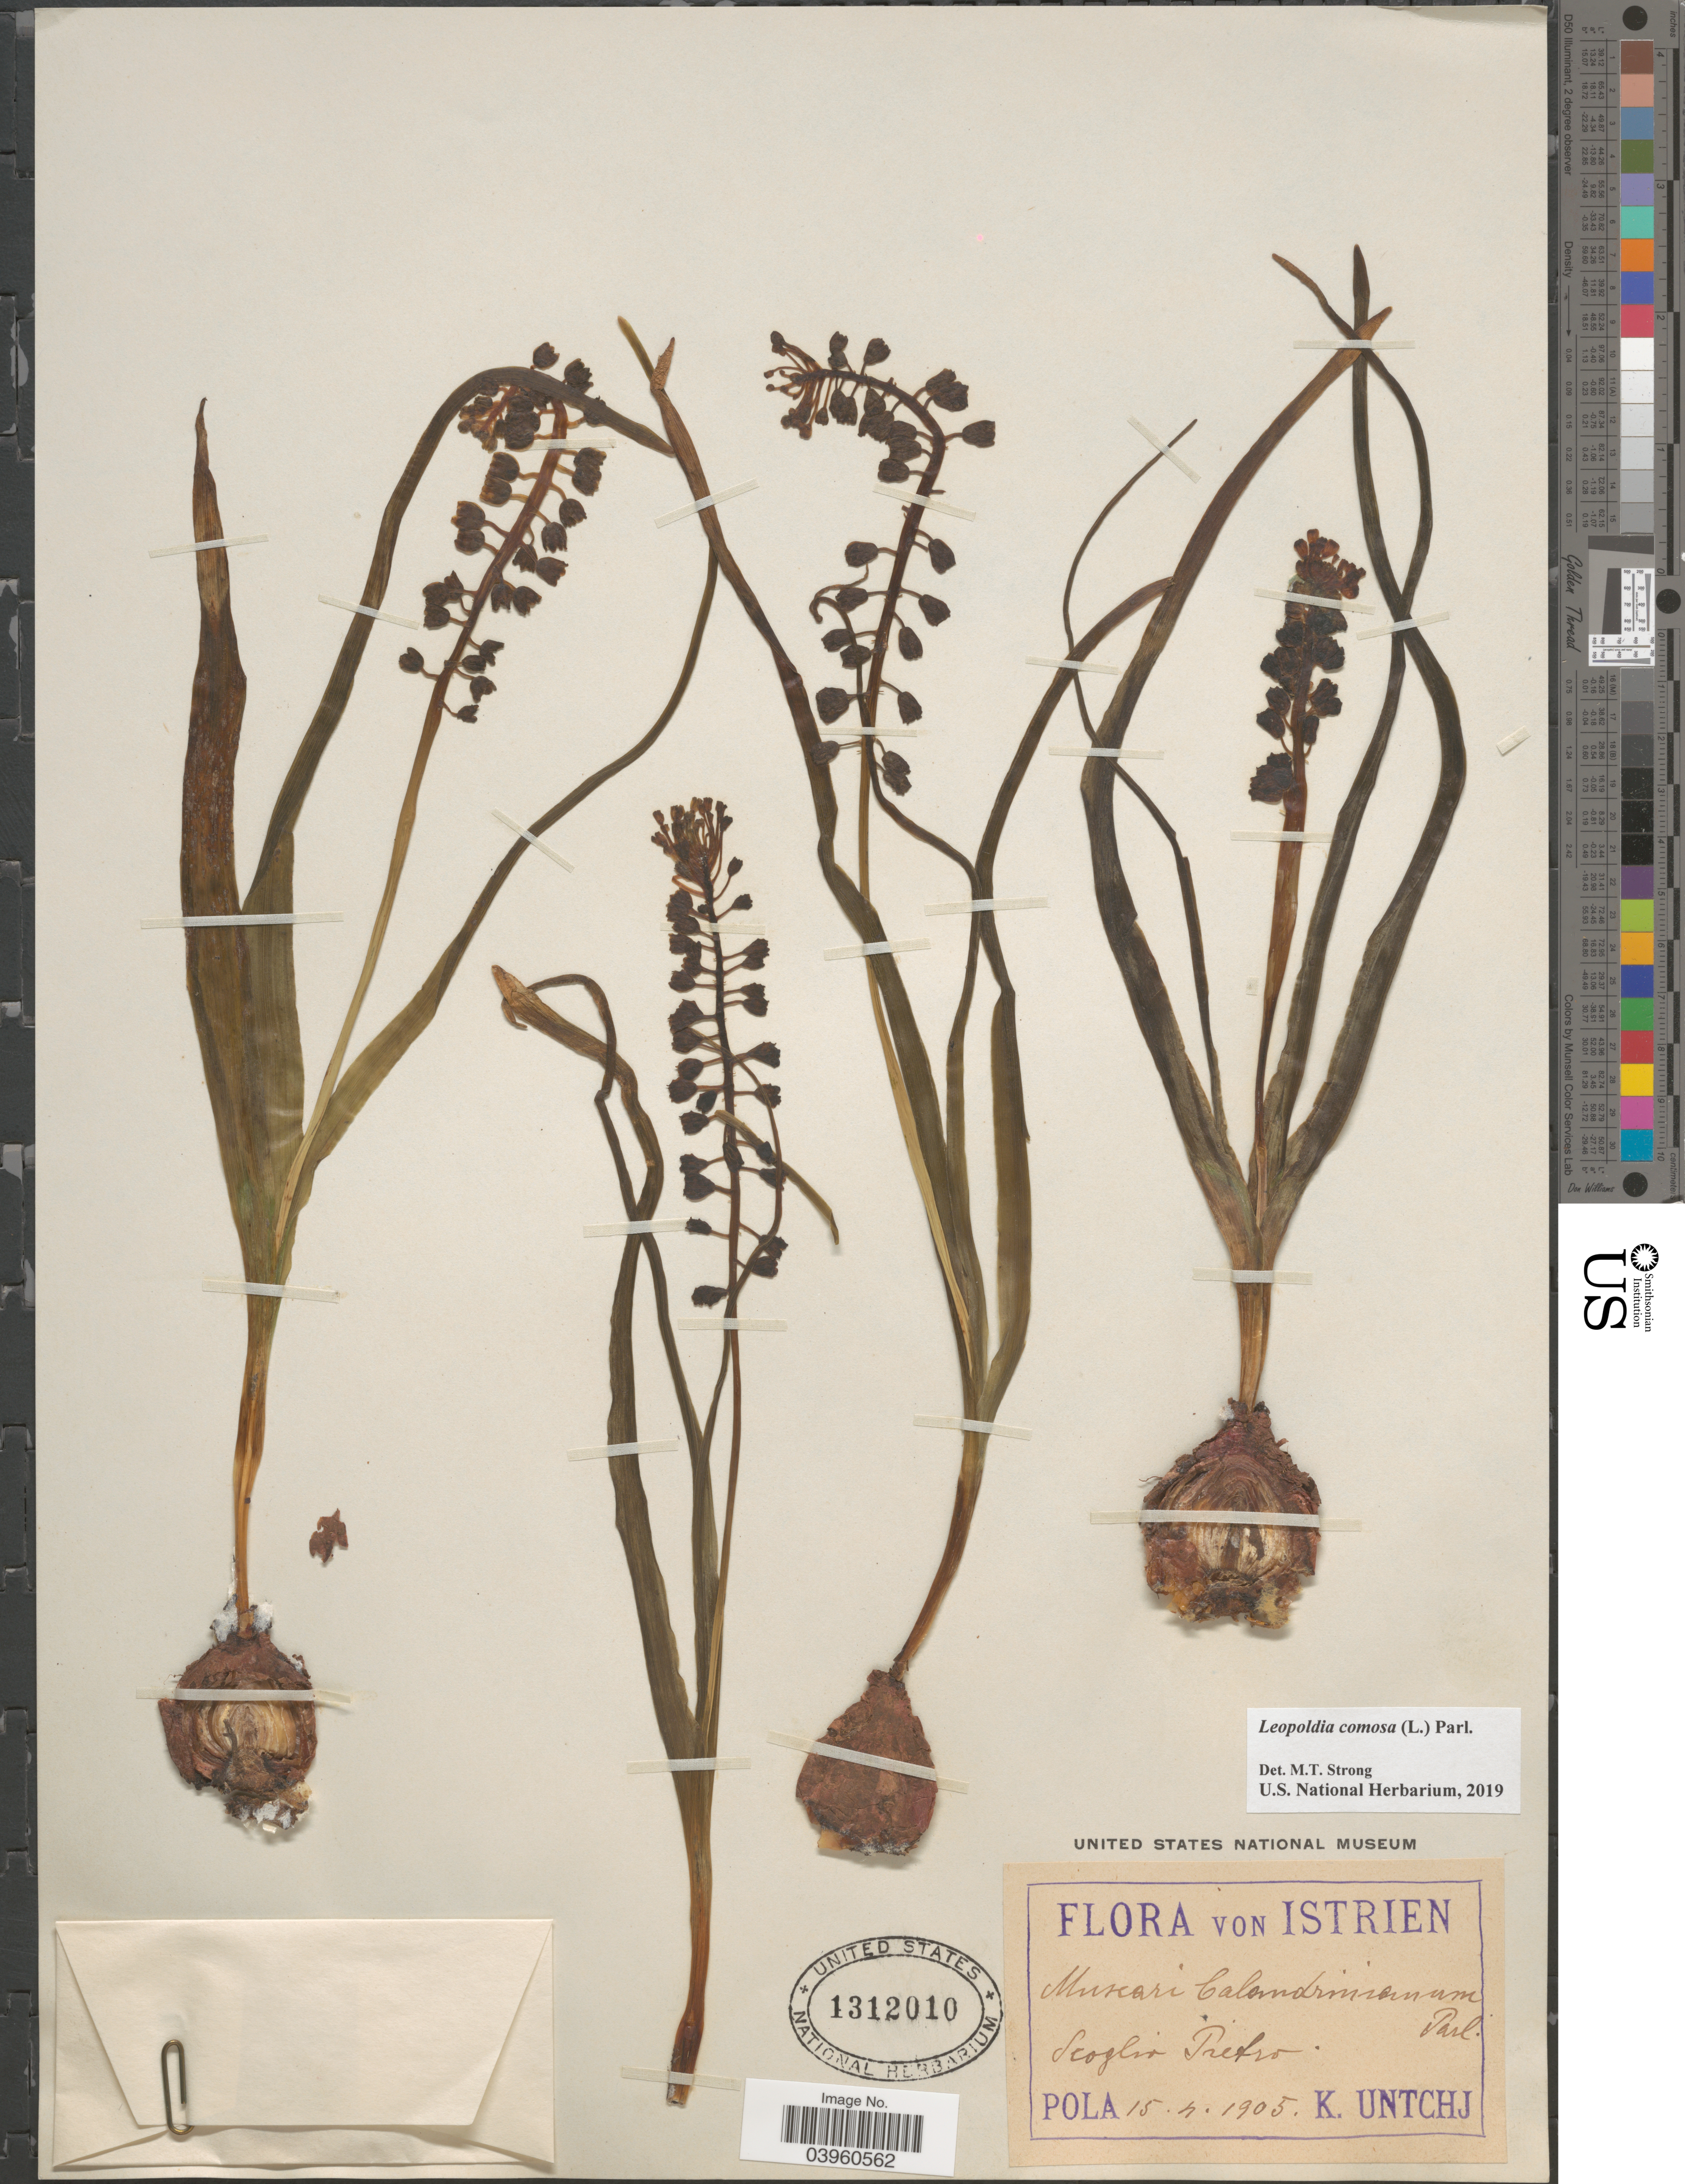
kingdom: Plantae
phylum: Tracheophyta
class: Liliopsida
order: Asparagales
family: Asparagaceae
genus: Leopoldia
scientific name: Leopoldia comosa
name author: (L.) Parl.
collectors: K. Untchj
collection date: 1905-04-15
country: Croatia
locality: Istrien. Scoglio Pietro. Pola.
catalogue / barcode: US 1312010